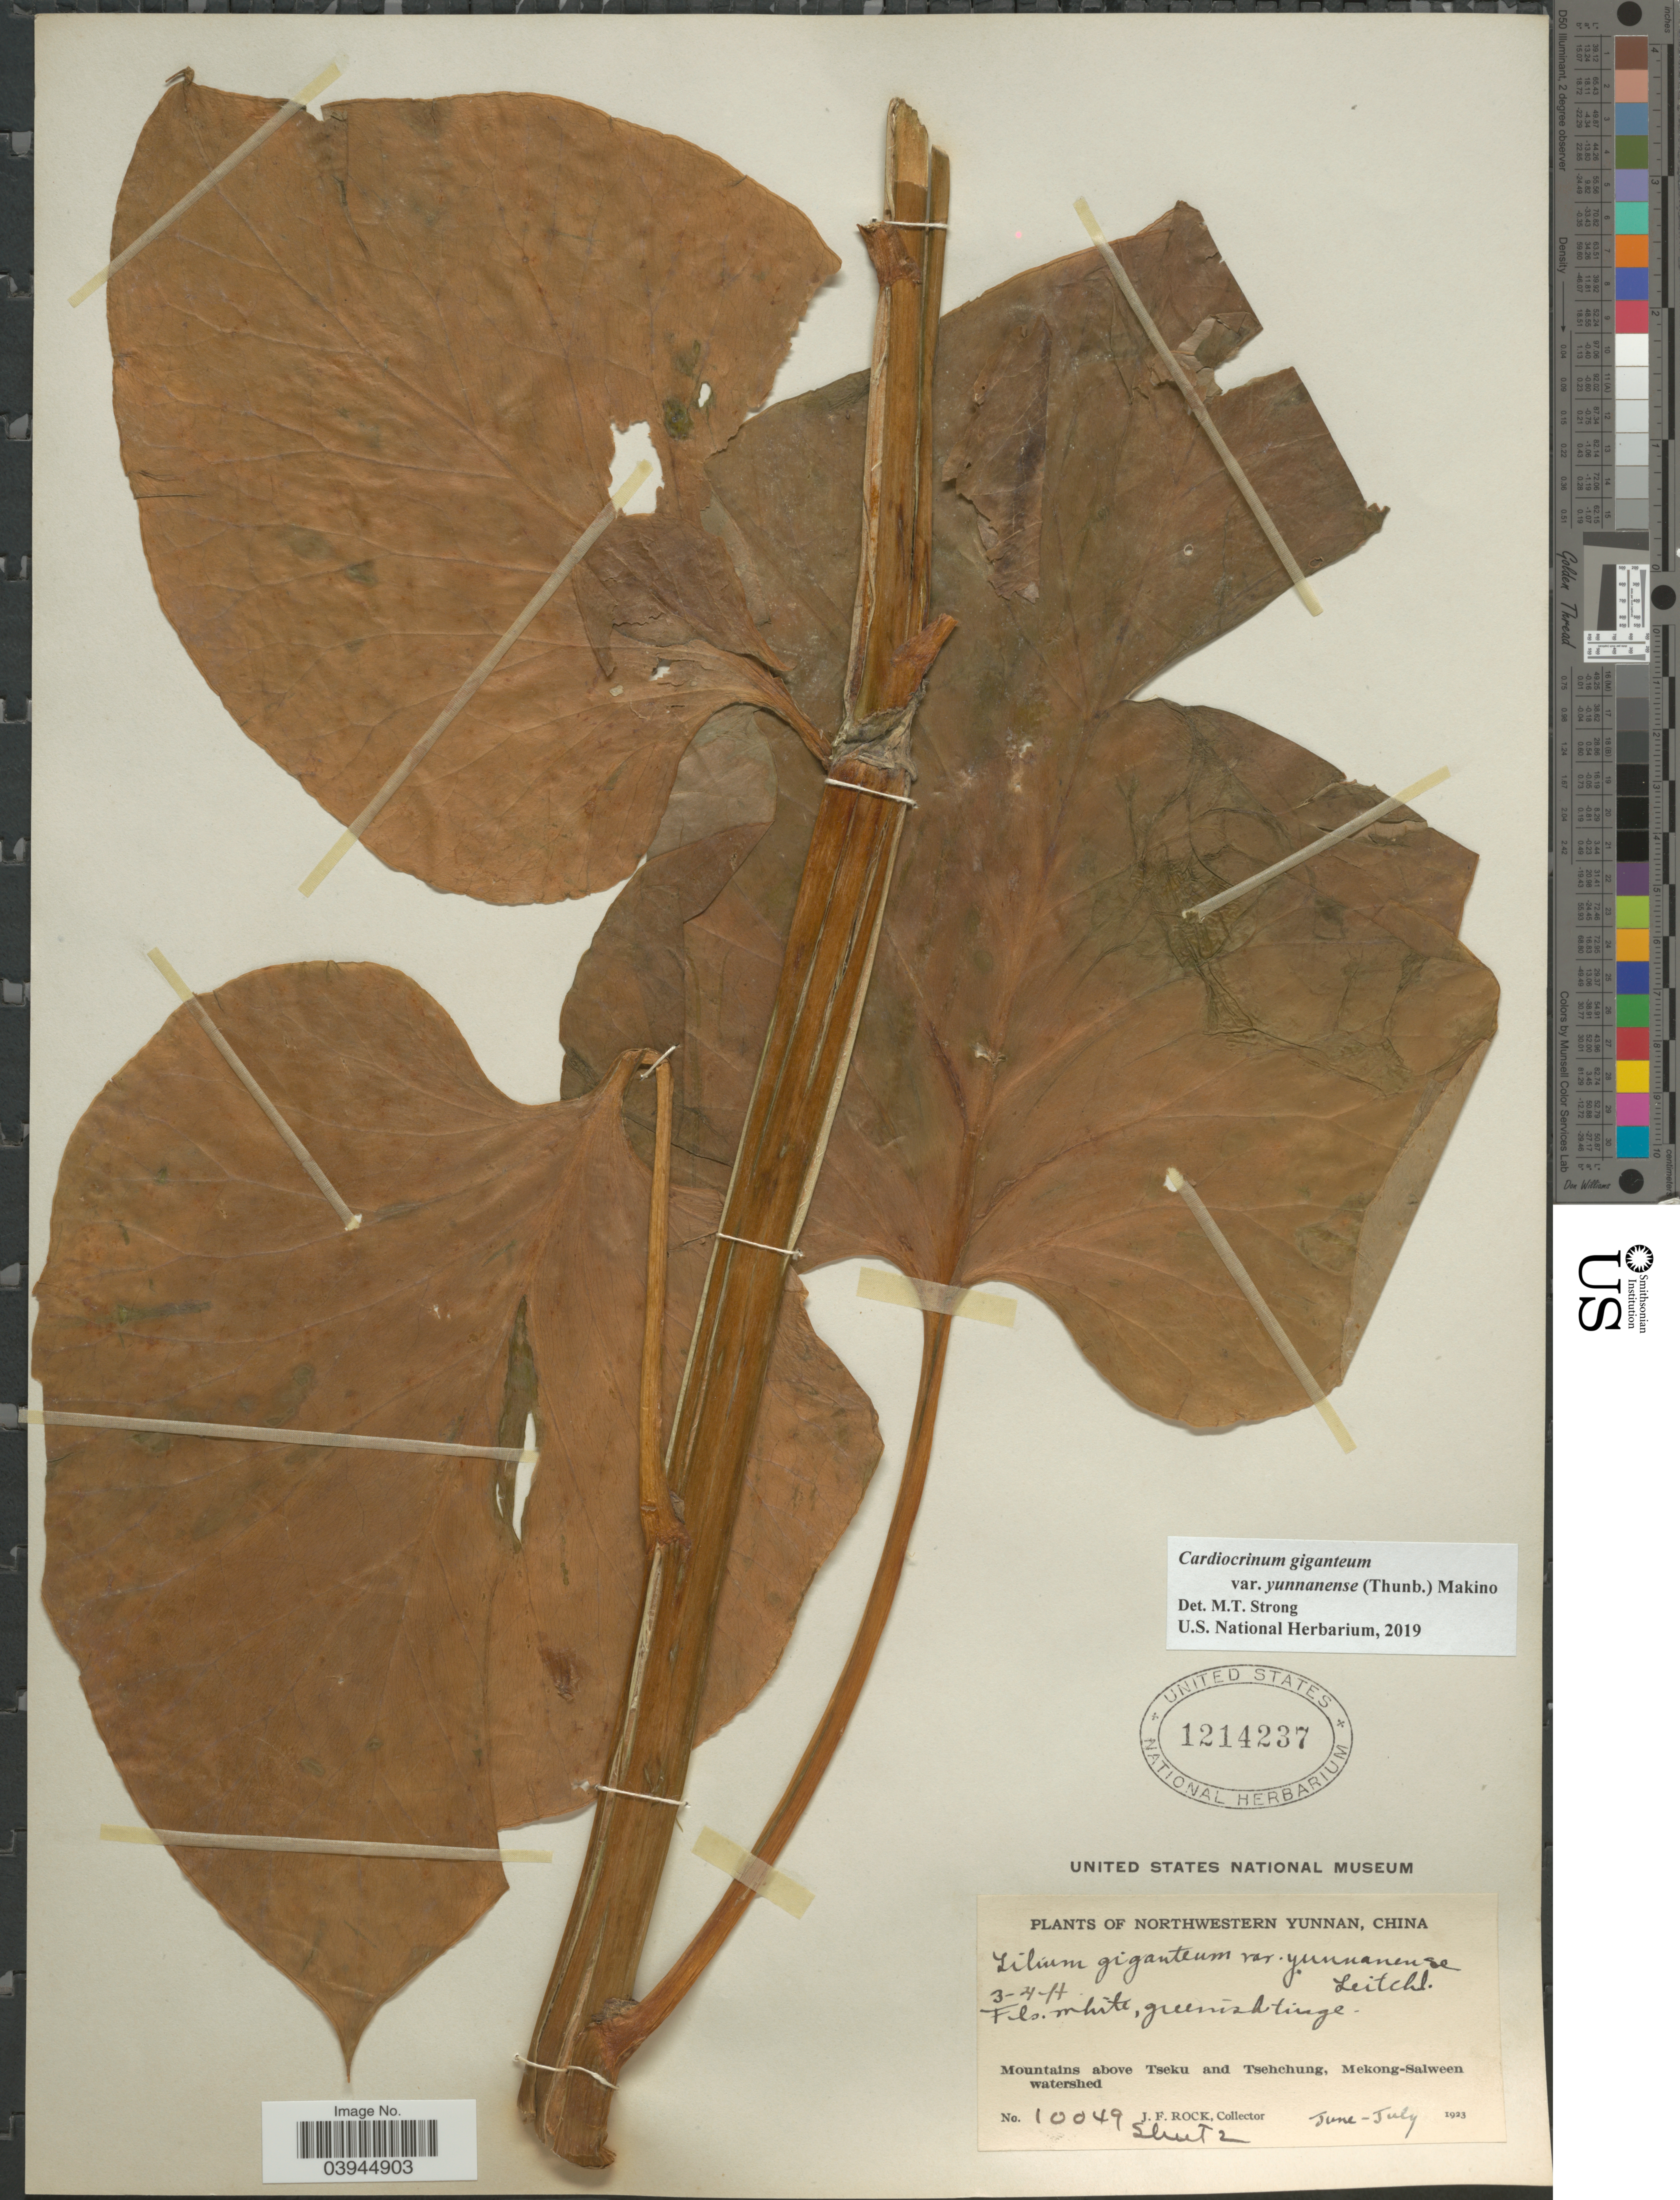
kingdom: Plantae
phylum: Tracheophyta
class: Liliopsida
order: Liliales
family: Liliaceae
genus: Cardiocrinum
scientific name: Cardiocrinum giganteum var. yunnanense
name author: (Leichtlin ex Elwes) Stearn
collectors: J. Rock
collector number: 10049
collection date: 1923-06/1923-07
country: China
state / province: Yunnan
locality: Northwestern Yunnan. Mountains above Tseku and Tsehchung, Mekong-Salween watershed.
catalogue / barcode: US 1214237